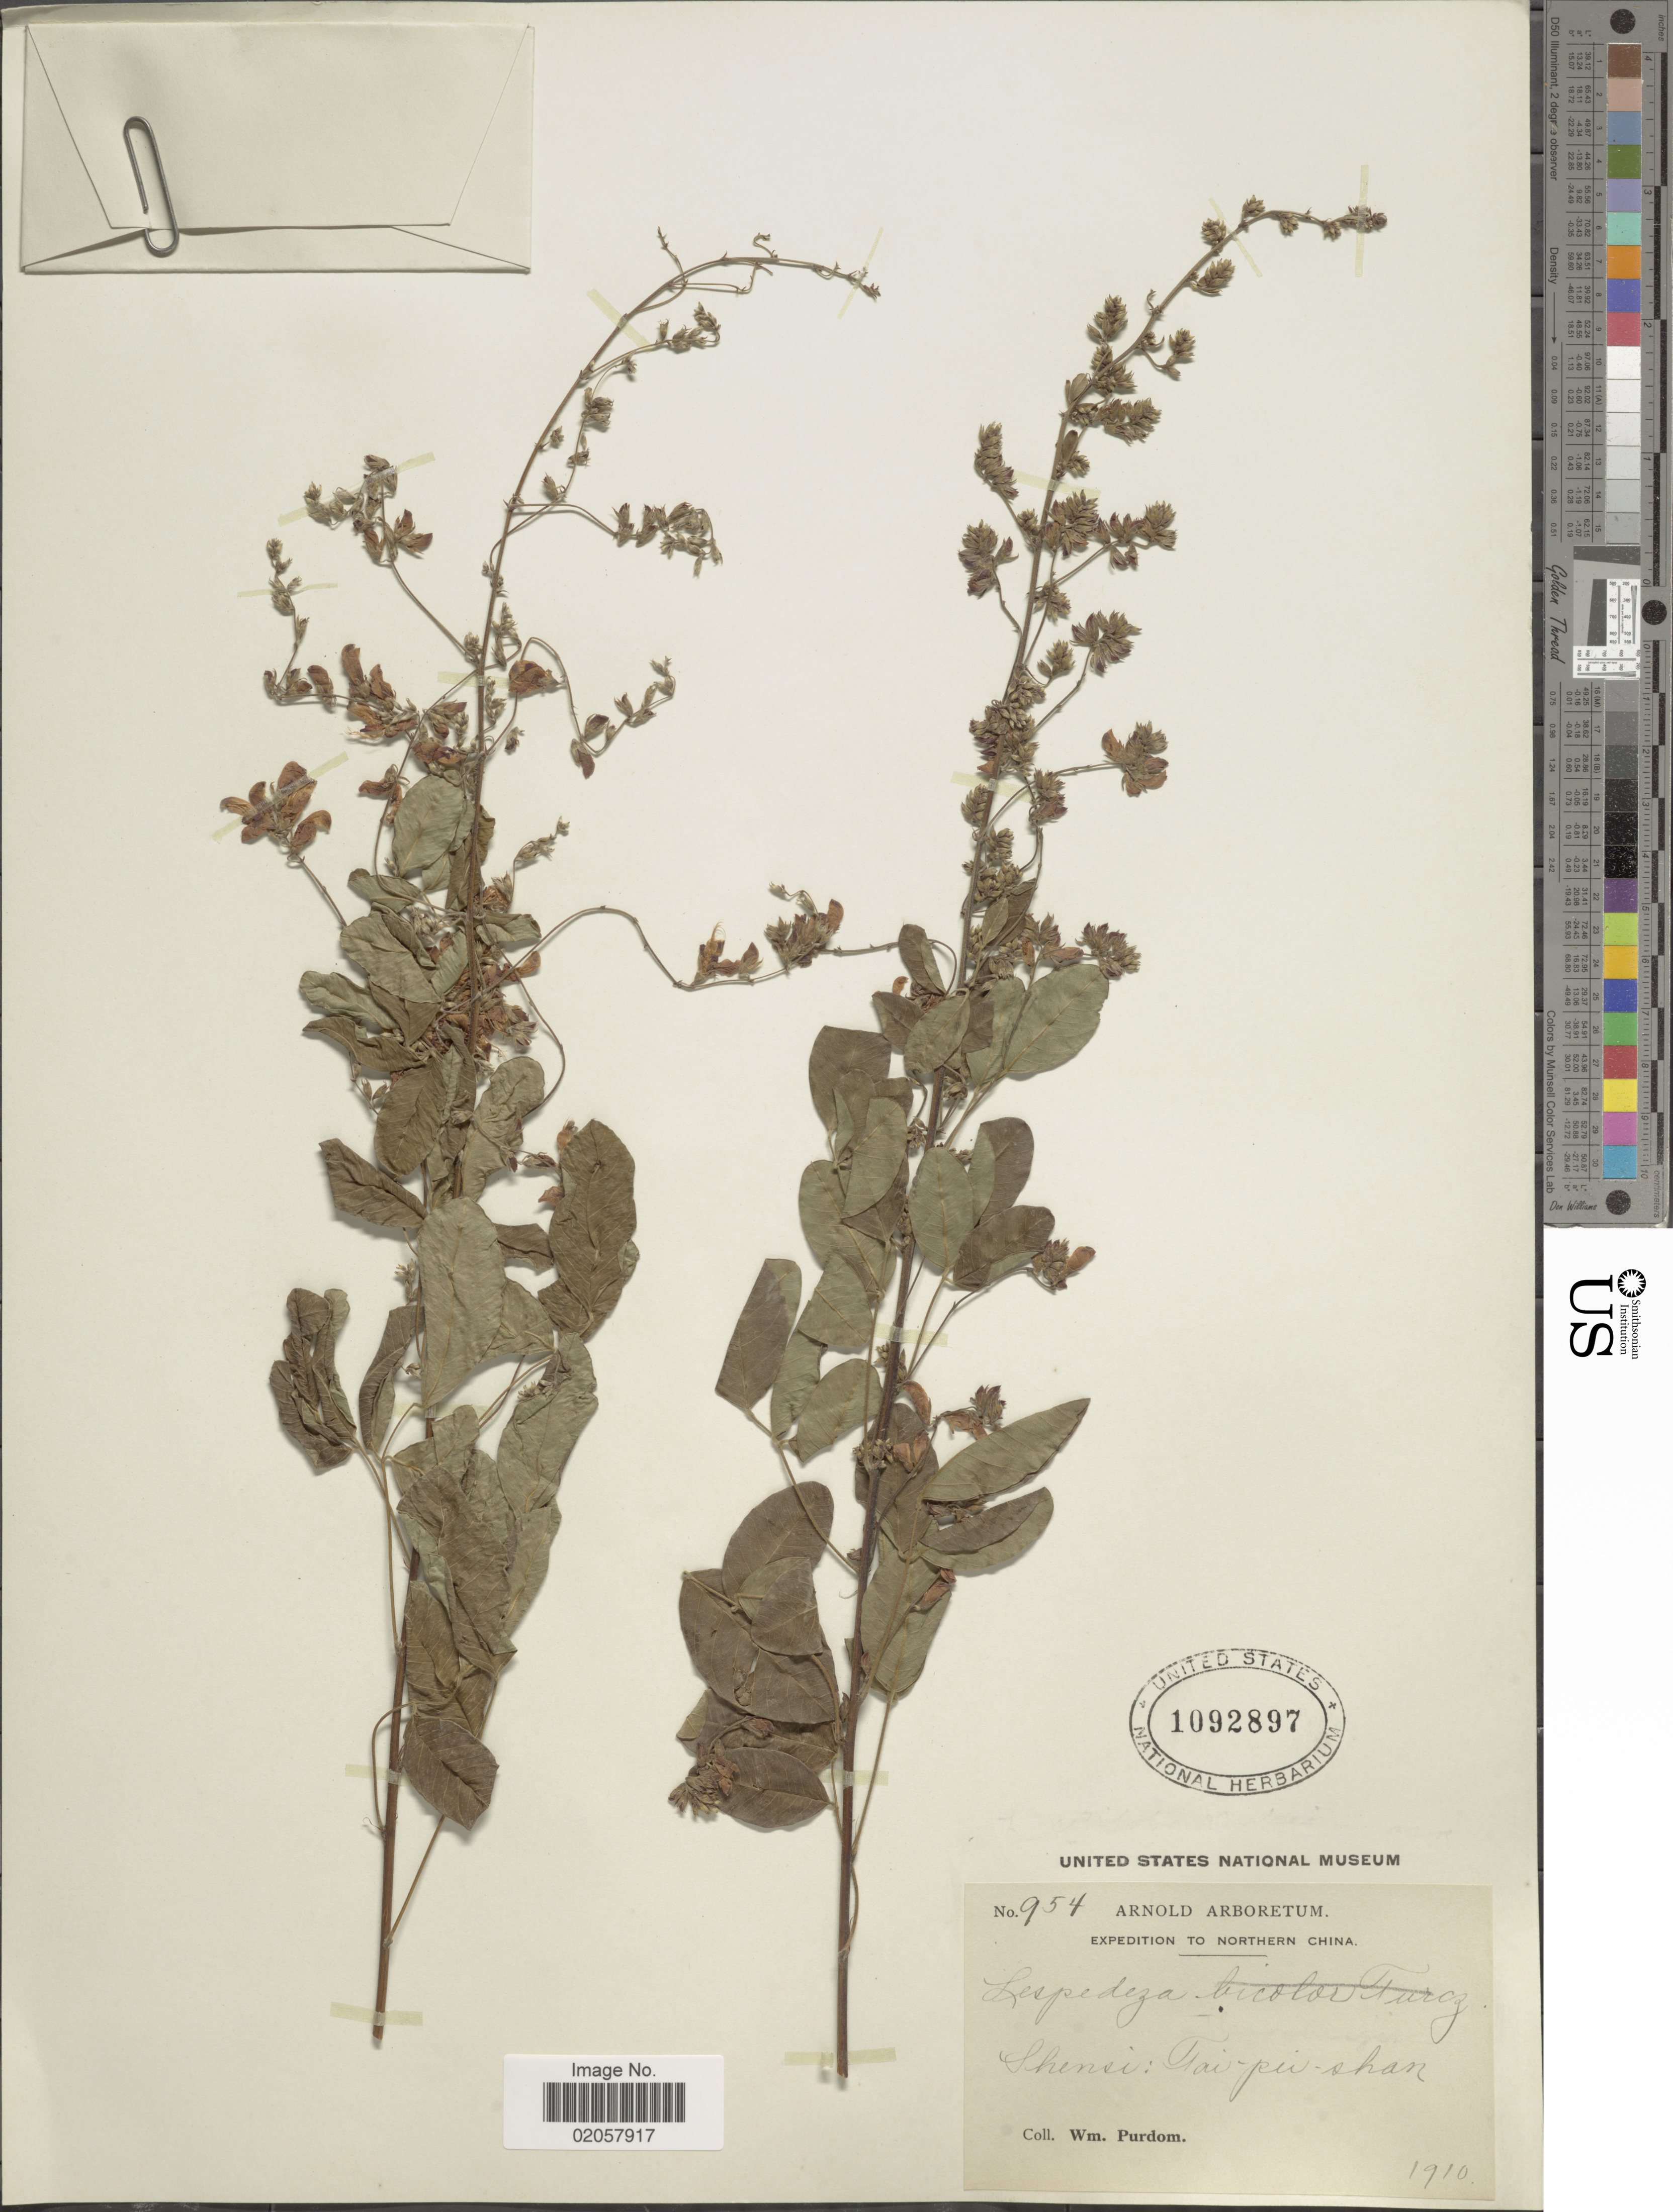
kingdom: Plantae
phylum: Tracheophyta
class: Magnoliopsida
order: Fabales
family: Fabaceae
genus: Lespedeza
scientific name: Lespedeza formosa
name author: (Vogel) Koehne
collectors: W. Purdom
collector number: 954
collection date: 1910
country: China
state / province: Shaanxi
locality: Northern China, Shensi: Tai- pei-shan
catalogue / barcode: US 1092897